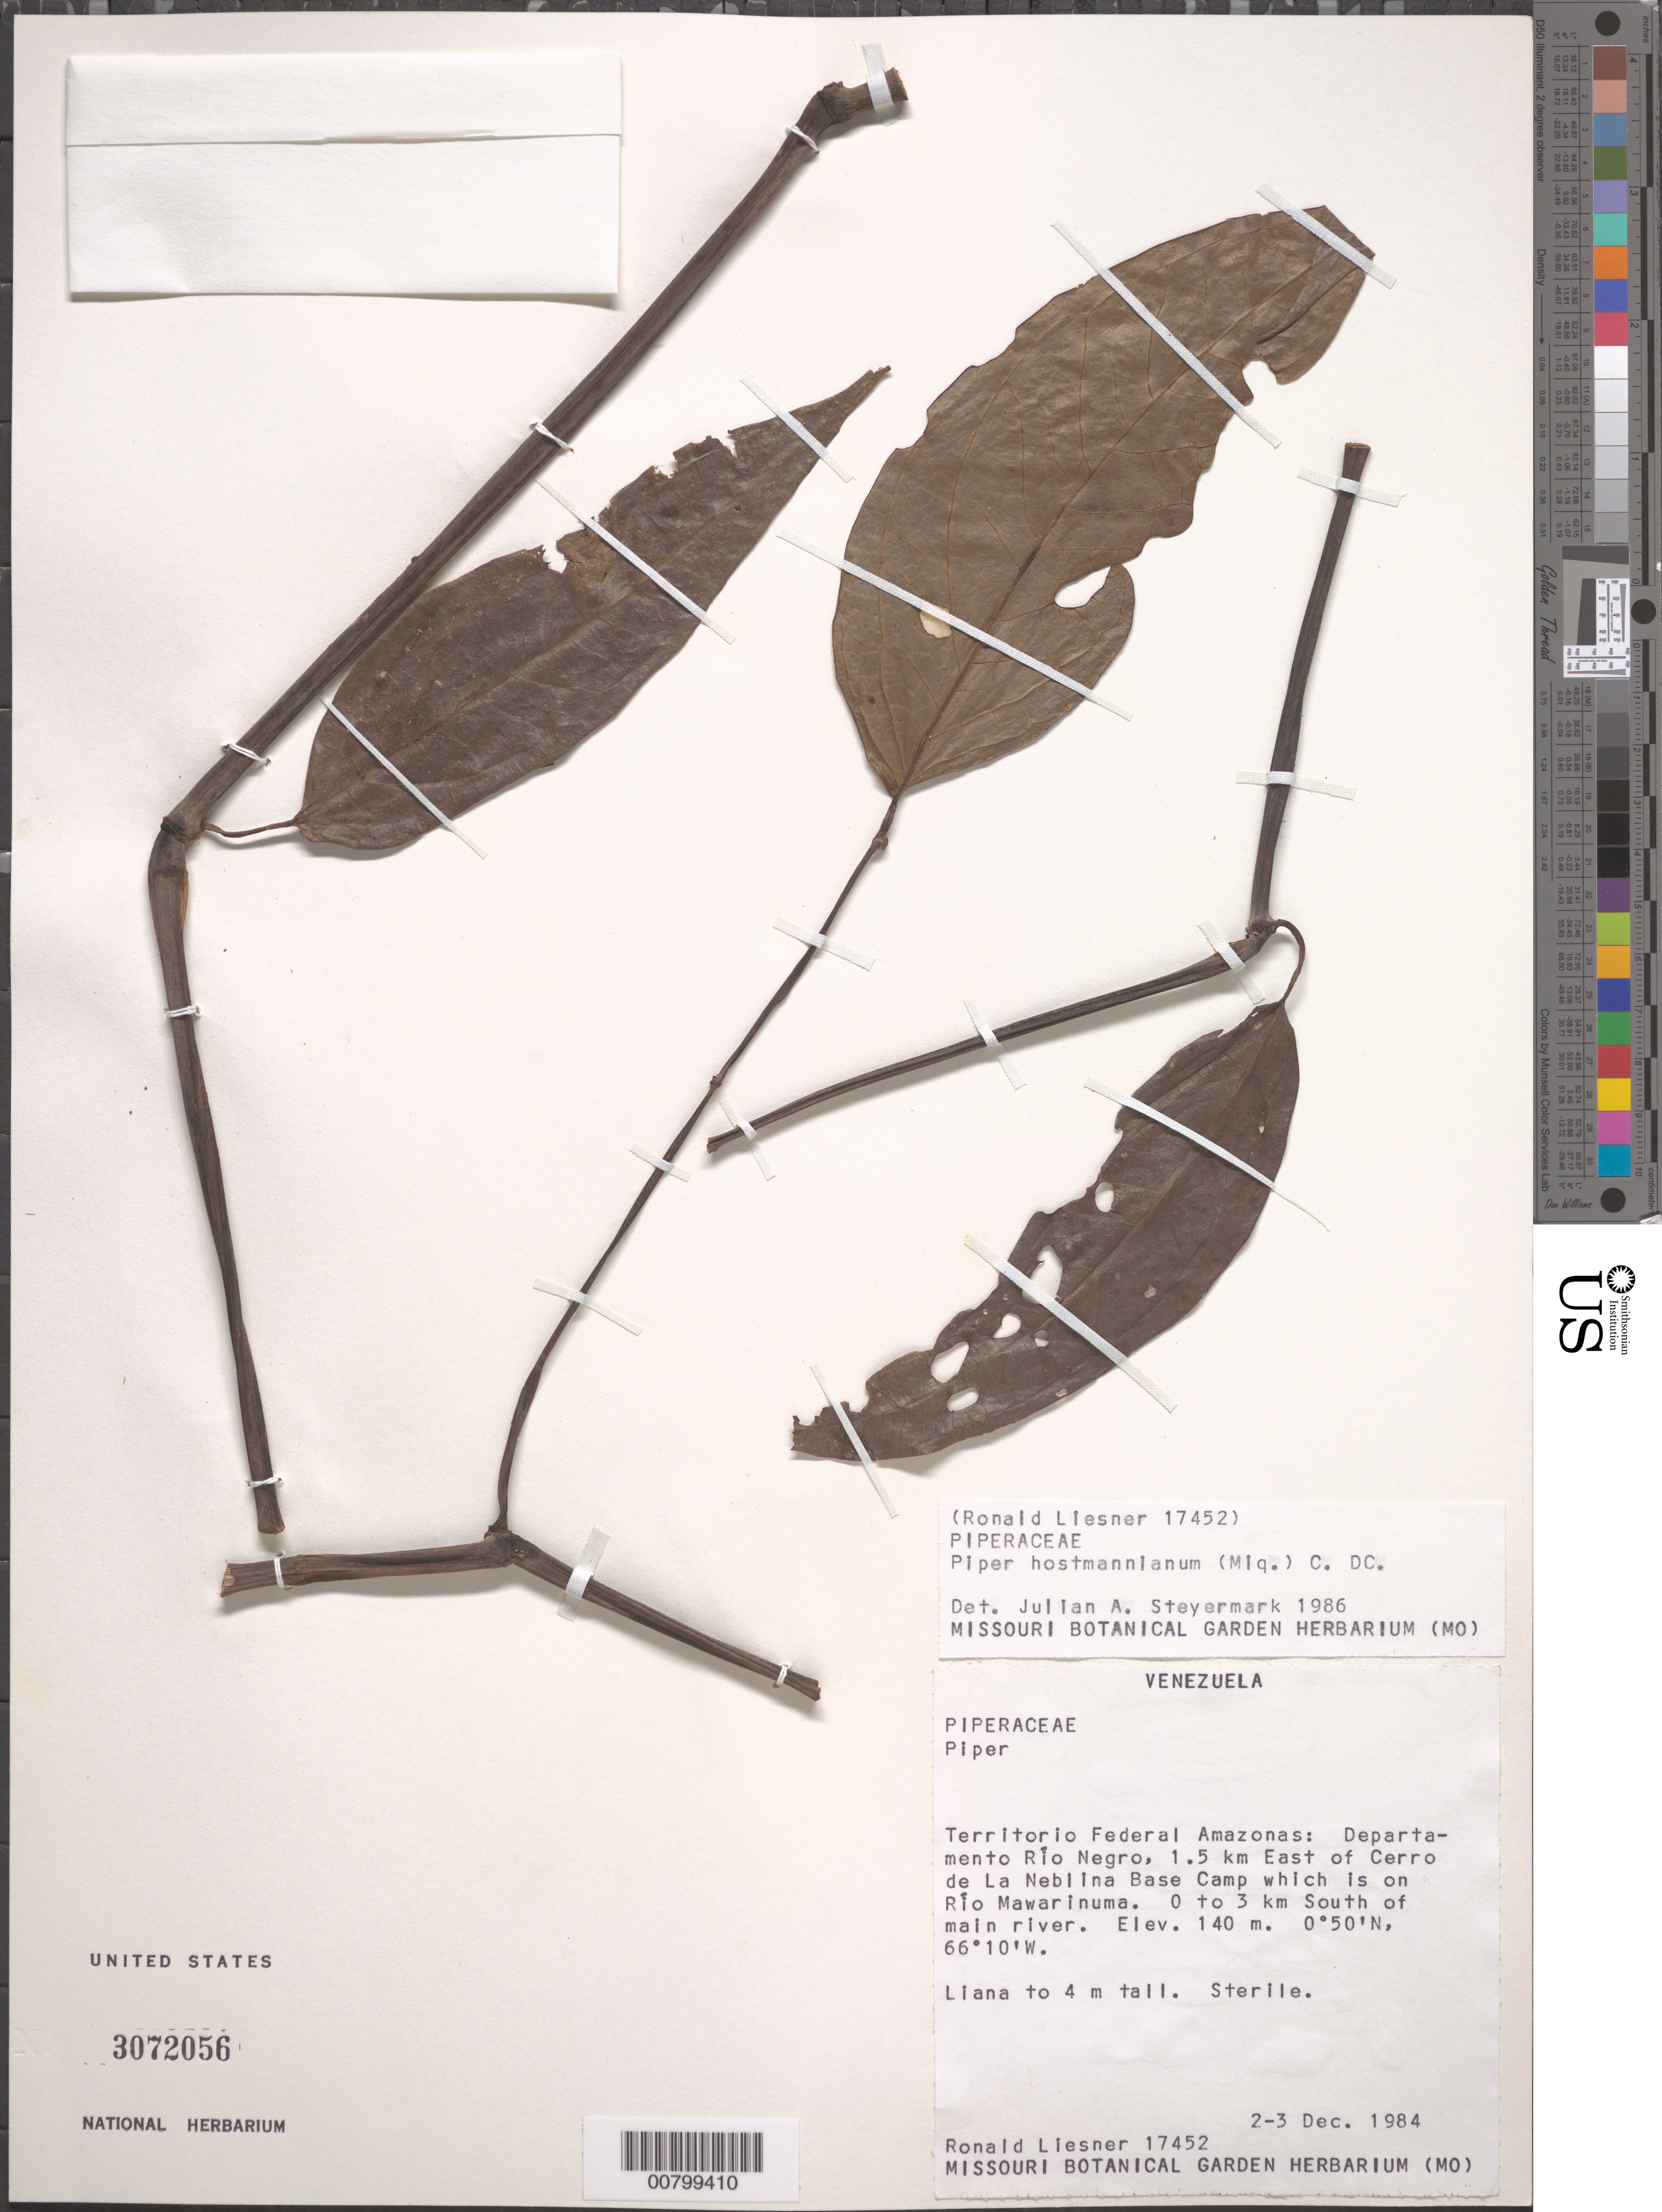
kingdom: Plantae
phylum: Tracheophyta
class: Magnoliopsida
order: Piperales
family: Piperaceae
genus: Piper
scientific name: Piper hostmannianum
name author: (Miq.) C. DC.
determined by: Steyermark, Julian A., (VEN)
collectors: R. L. Liesner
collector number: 17452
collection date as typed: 2-Dec-84 to 3-Dec-84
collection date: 1984-12-02/1984-12-03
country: Venezuela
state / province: Amazonas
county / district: Río Negro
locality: Río Mawarinuma, 1.5 km E of Cerro de La Neblina Base Camp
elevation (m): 140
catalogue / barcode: US 3072056